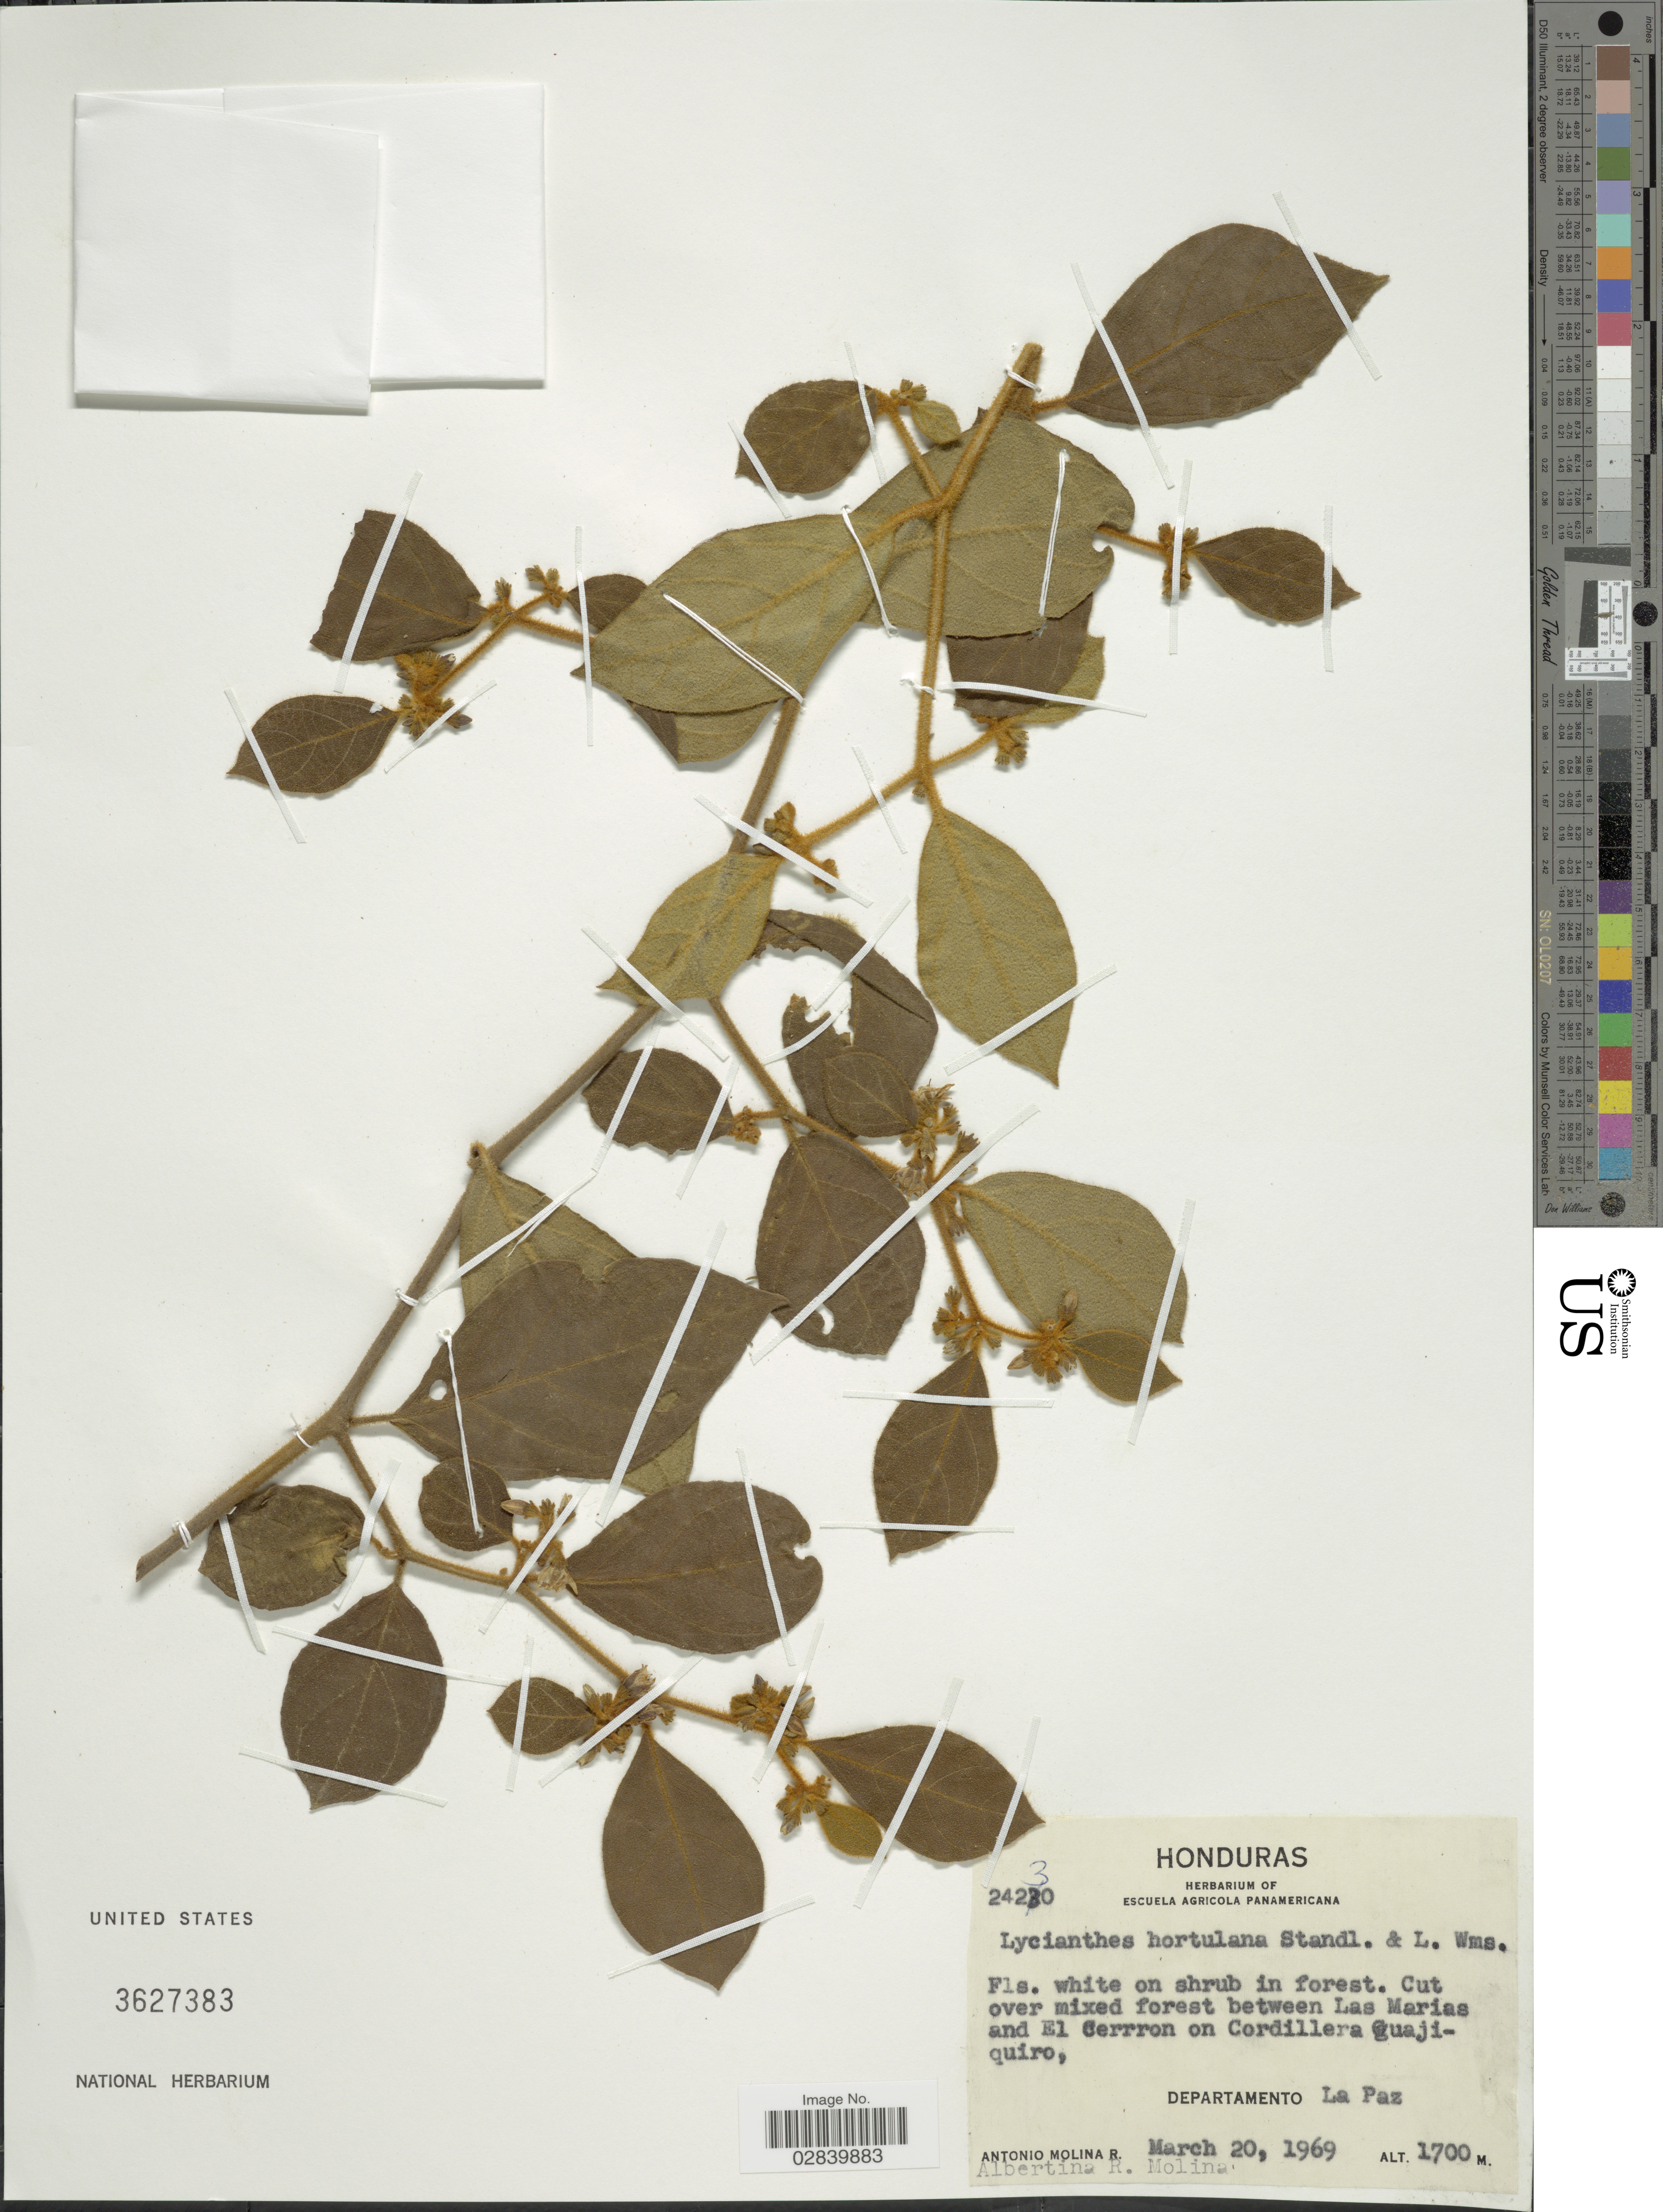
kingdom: Plantae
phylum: Tracheophyta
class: Magnoliopsida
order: Solanales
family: Solanaceae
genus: Lycianthes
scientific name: Lycianthes hortulana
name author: Standl. & L.O. Williams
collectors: A. Molina R. & A. R. Molina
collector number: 24230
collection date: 1969-03-20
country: Honduras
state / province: La Paz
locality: Cut over mixed forest between Las Marias and El Cerron on Cordillera Guajiquiro, departamento La Paz.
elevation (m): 1700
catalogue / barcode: US 3627383